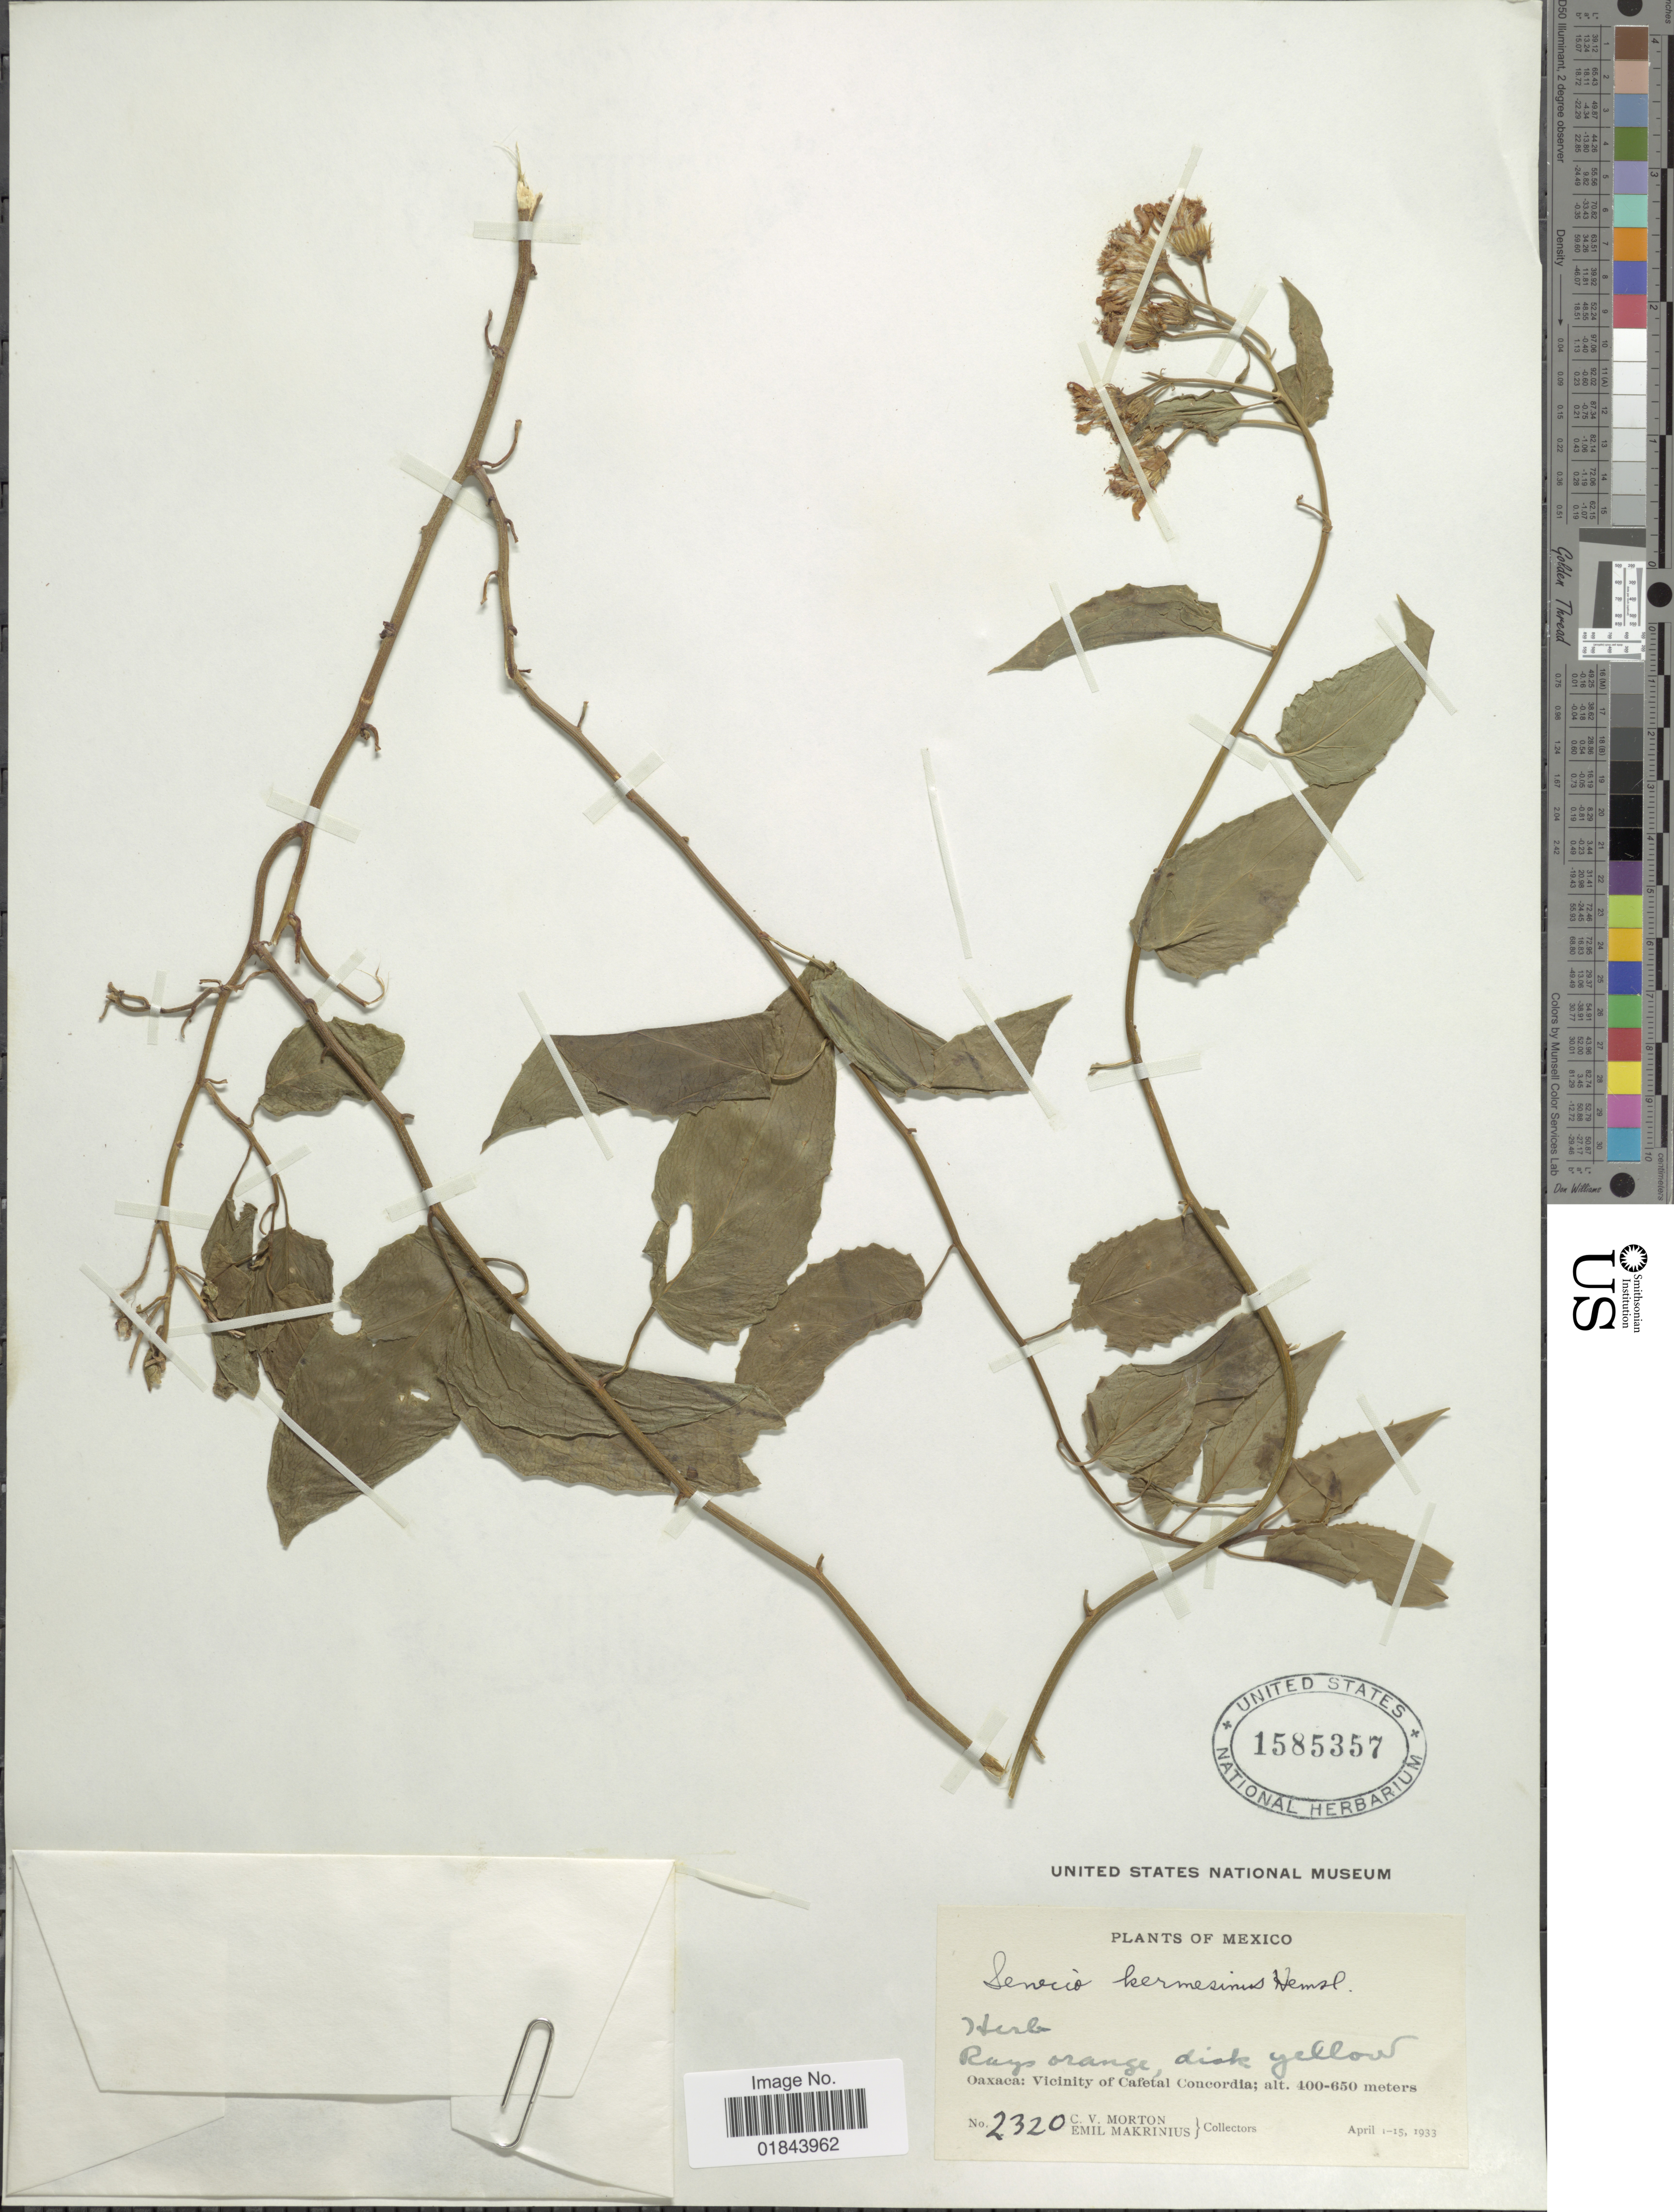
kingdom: Plantae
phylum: Tracheophyta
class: Magnoliopsida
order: Asterales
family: Asteraceae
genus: Pseudogynoxys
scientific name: Pseudogynoxys haenkei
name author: (DC.) Cabrera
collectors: C. V. Morton & E. Makrinius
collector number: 2320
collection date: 1933-04-01/1933-04-15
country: Mexico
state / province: Oaxaca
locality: Vicinity of Cafetal Concordia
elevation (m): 400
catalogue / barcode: US 1585357